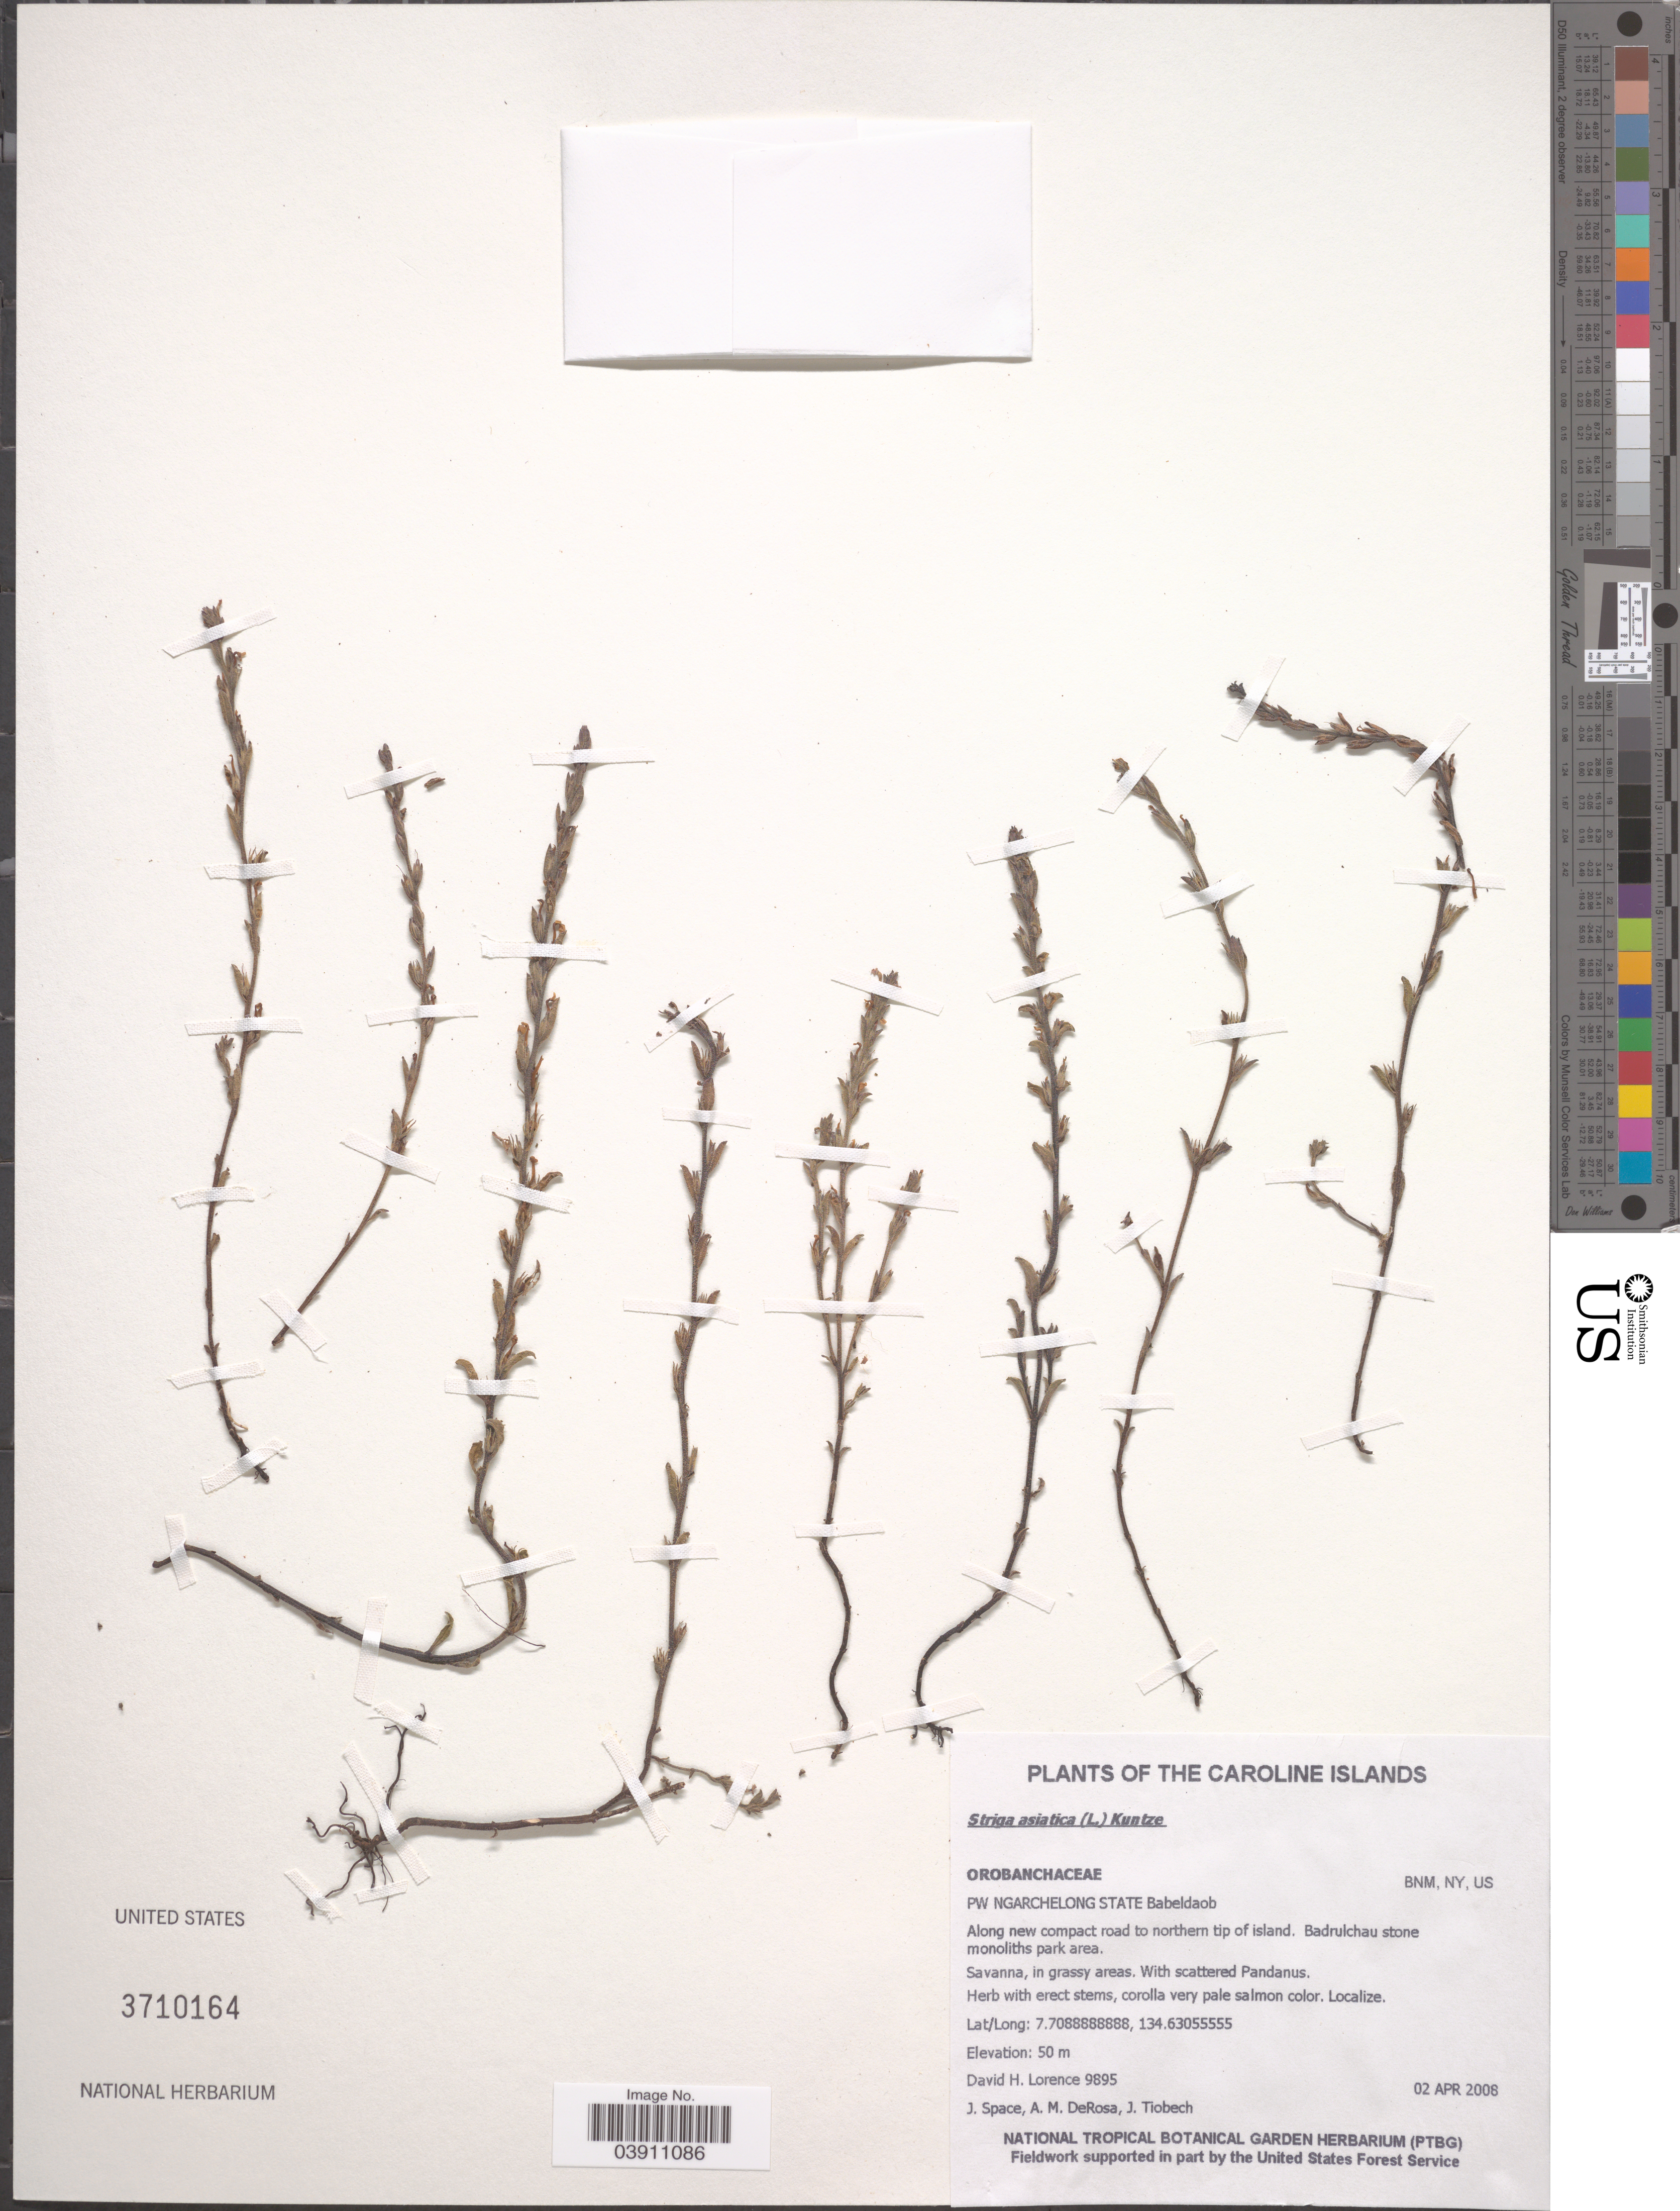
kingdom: Plantae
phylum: Tracheophyta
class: Magnoliopsida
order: Lamiales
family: Orobanchaceae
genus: Striga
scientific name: Striga asiatica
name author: (L.) Kuntze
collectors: D. Lorence, J. Space, A. DeRosa & J. Tiobech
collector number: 9895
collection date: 2008-04-02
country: Palau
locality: The Caroline Islands. PW Ngarchelong State Babeldaob. Along new compact road to northern tip of island.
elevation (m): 50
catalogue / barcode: US 3710164